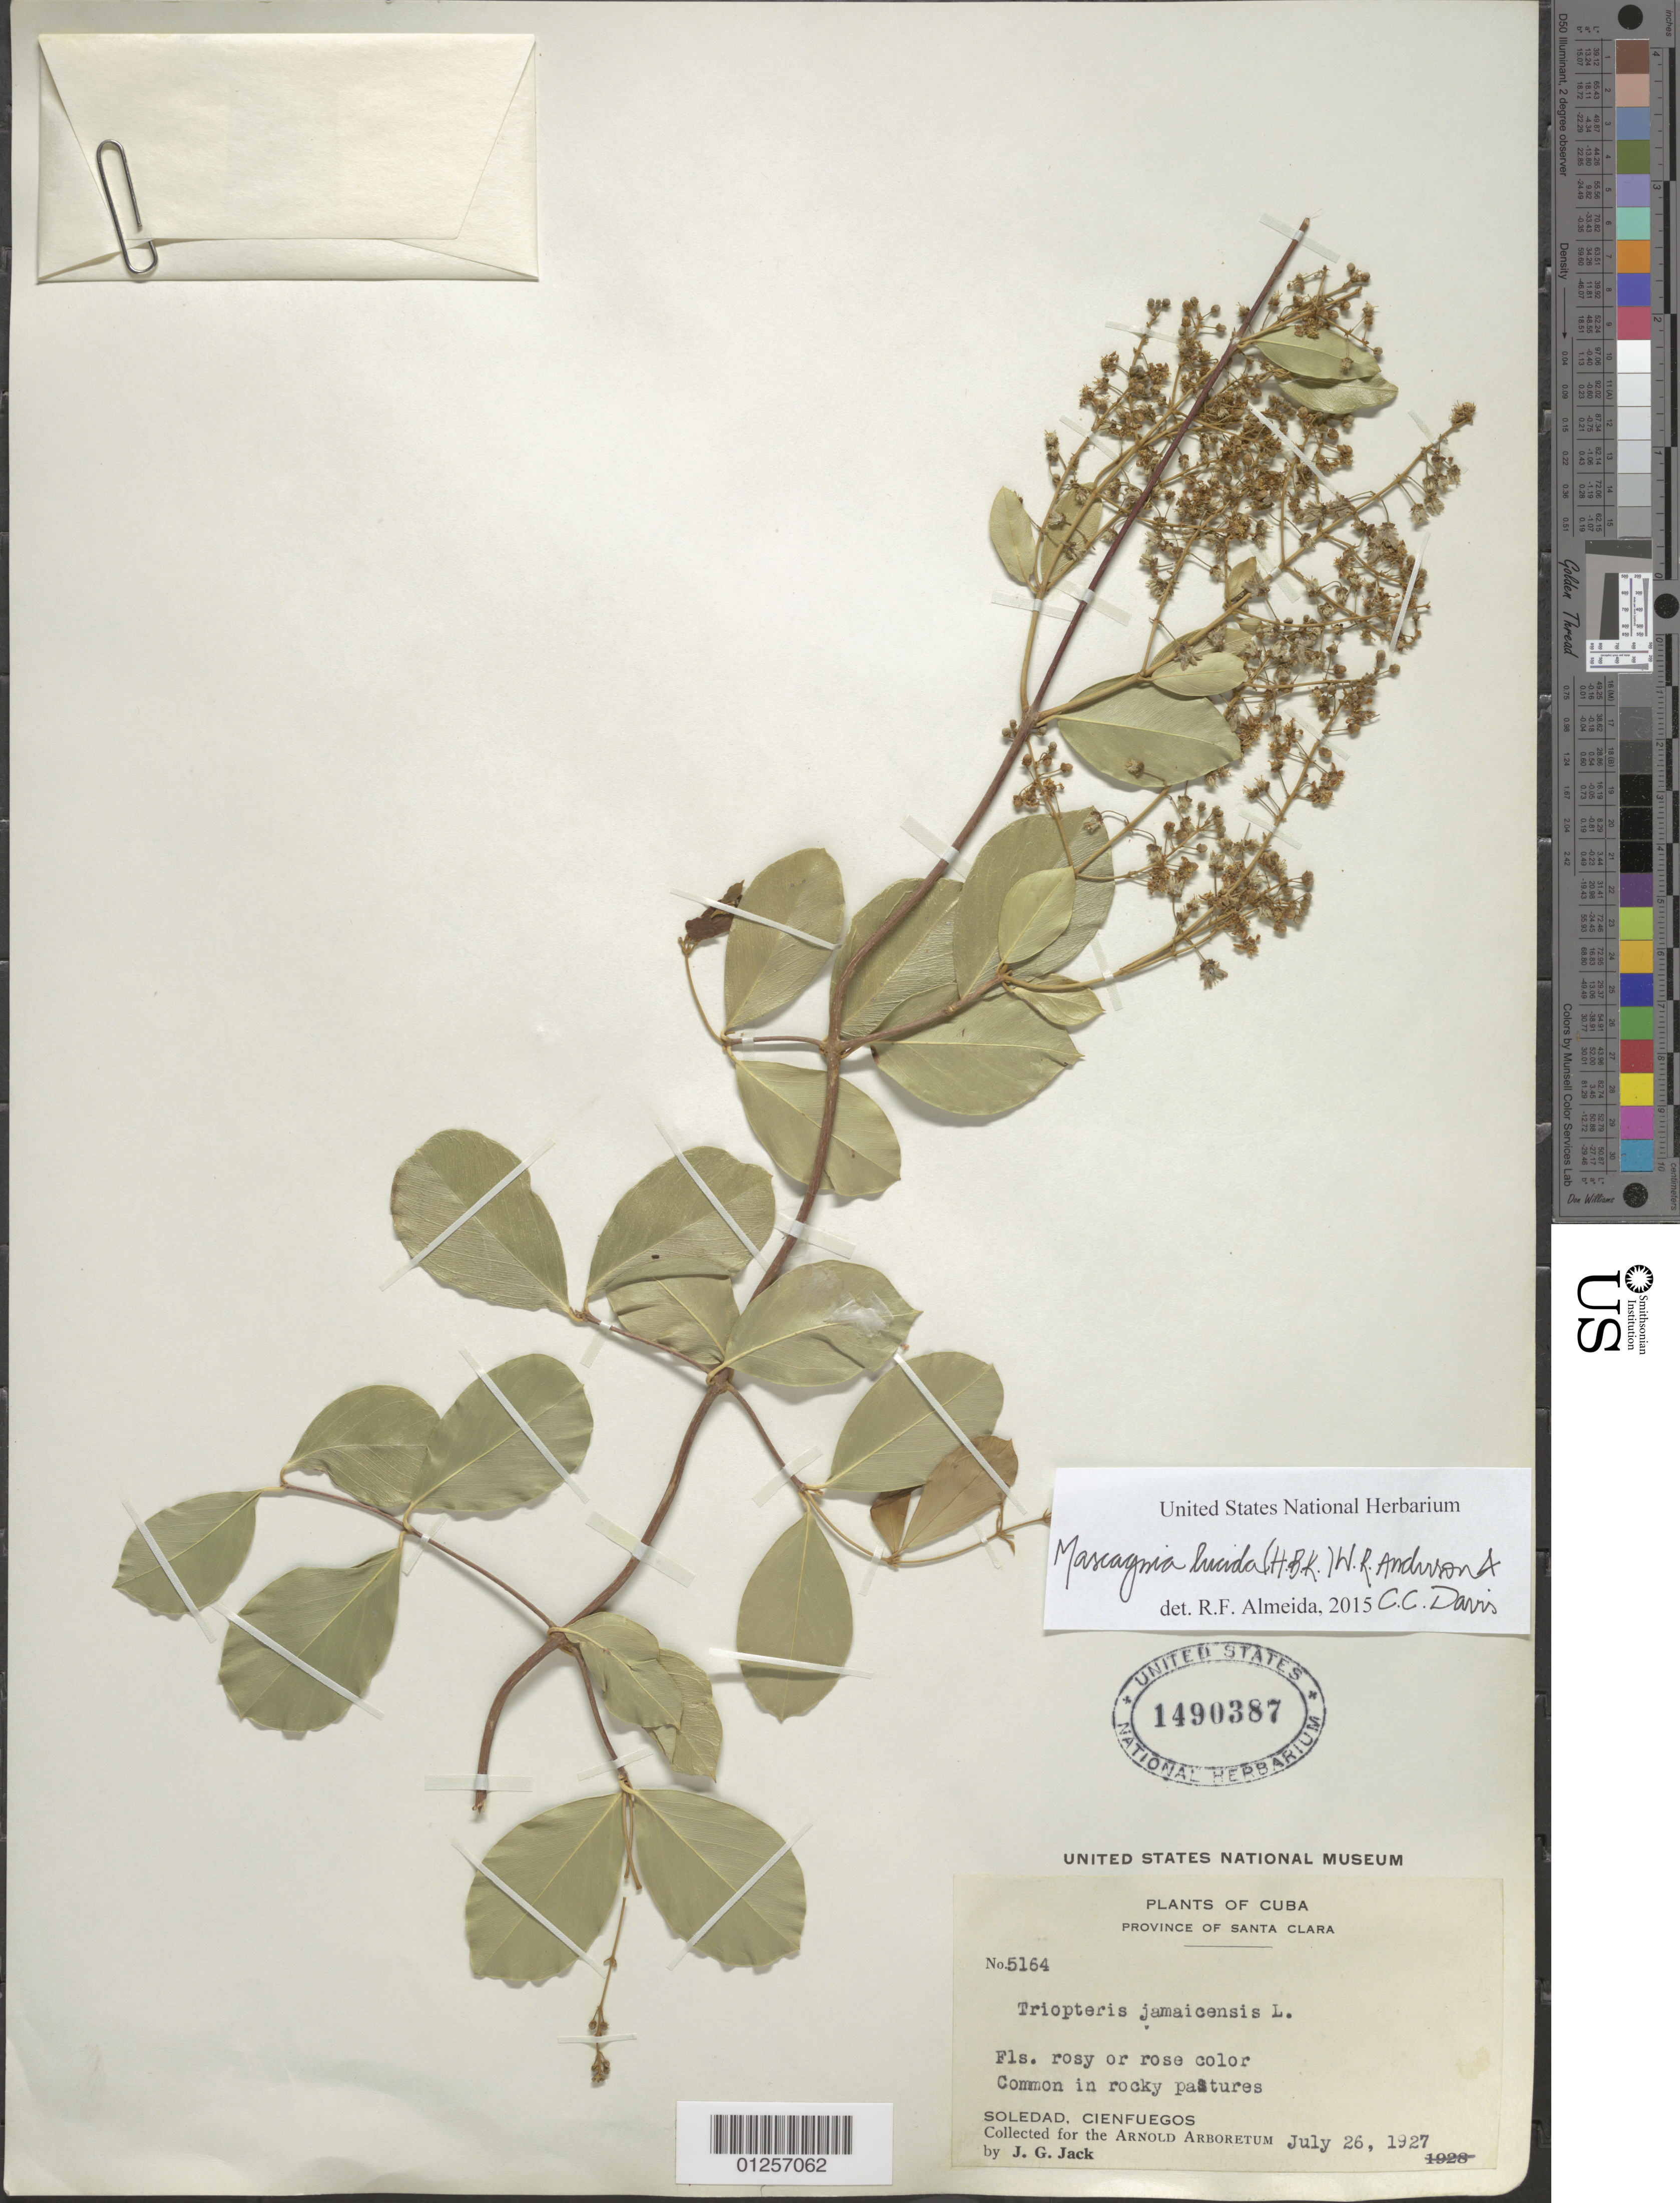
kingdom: Plantae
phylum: Tracheophyta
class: Magnoliopsida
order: Malpighiales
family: Malpighiaceae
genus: Mascagnia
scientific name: Mascagnia lucida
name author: (Kunth) W.R. Anderson & C. Davis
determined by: De Almeida, R. F., (HUEFS), Universidade Estadual de Feira de Santana (BRAZIL)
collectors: J. G. Jack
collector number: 5164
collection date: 1927-07-26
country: Cuba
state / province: Las Villas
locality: Santa Clara Province [Las Villas]. Soledad, Cienfuegos.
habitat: Common in rocky pastures.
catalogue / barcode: US 1490387